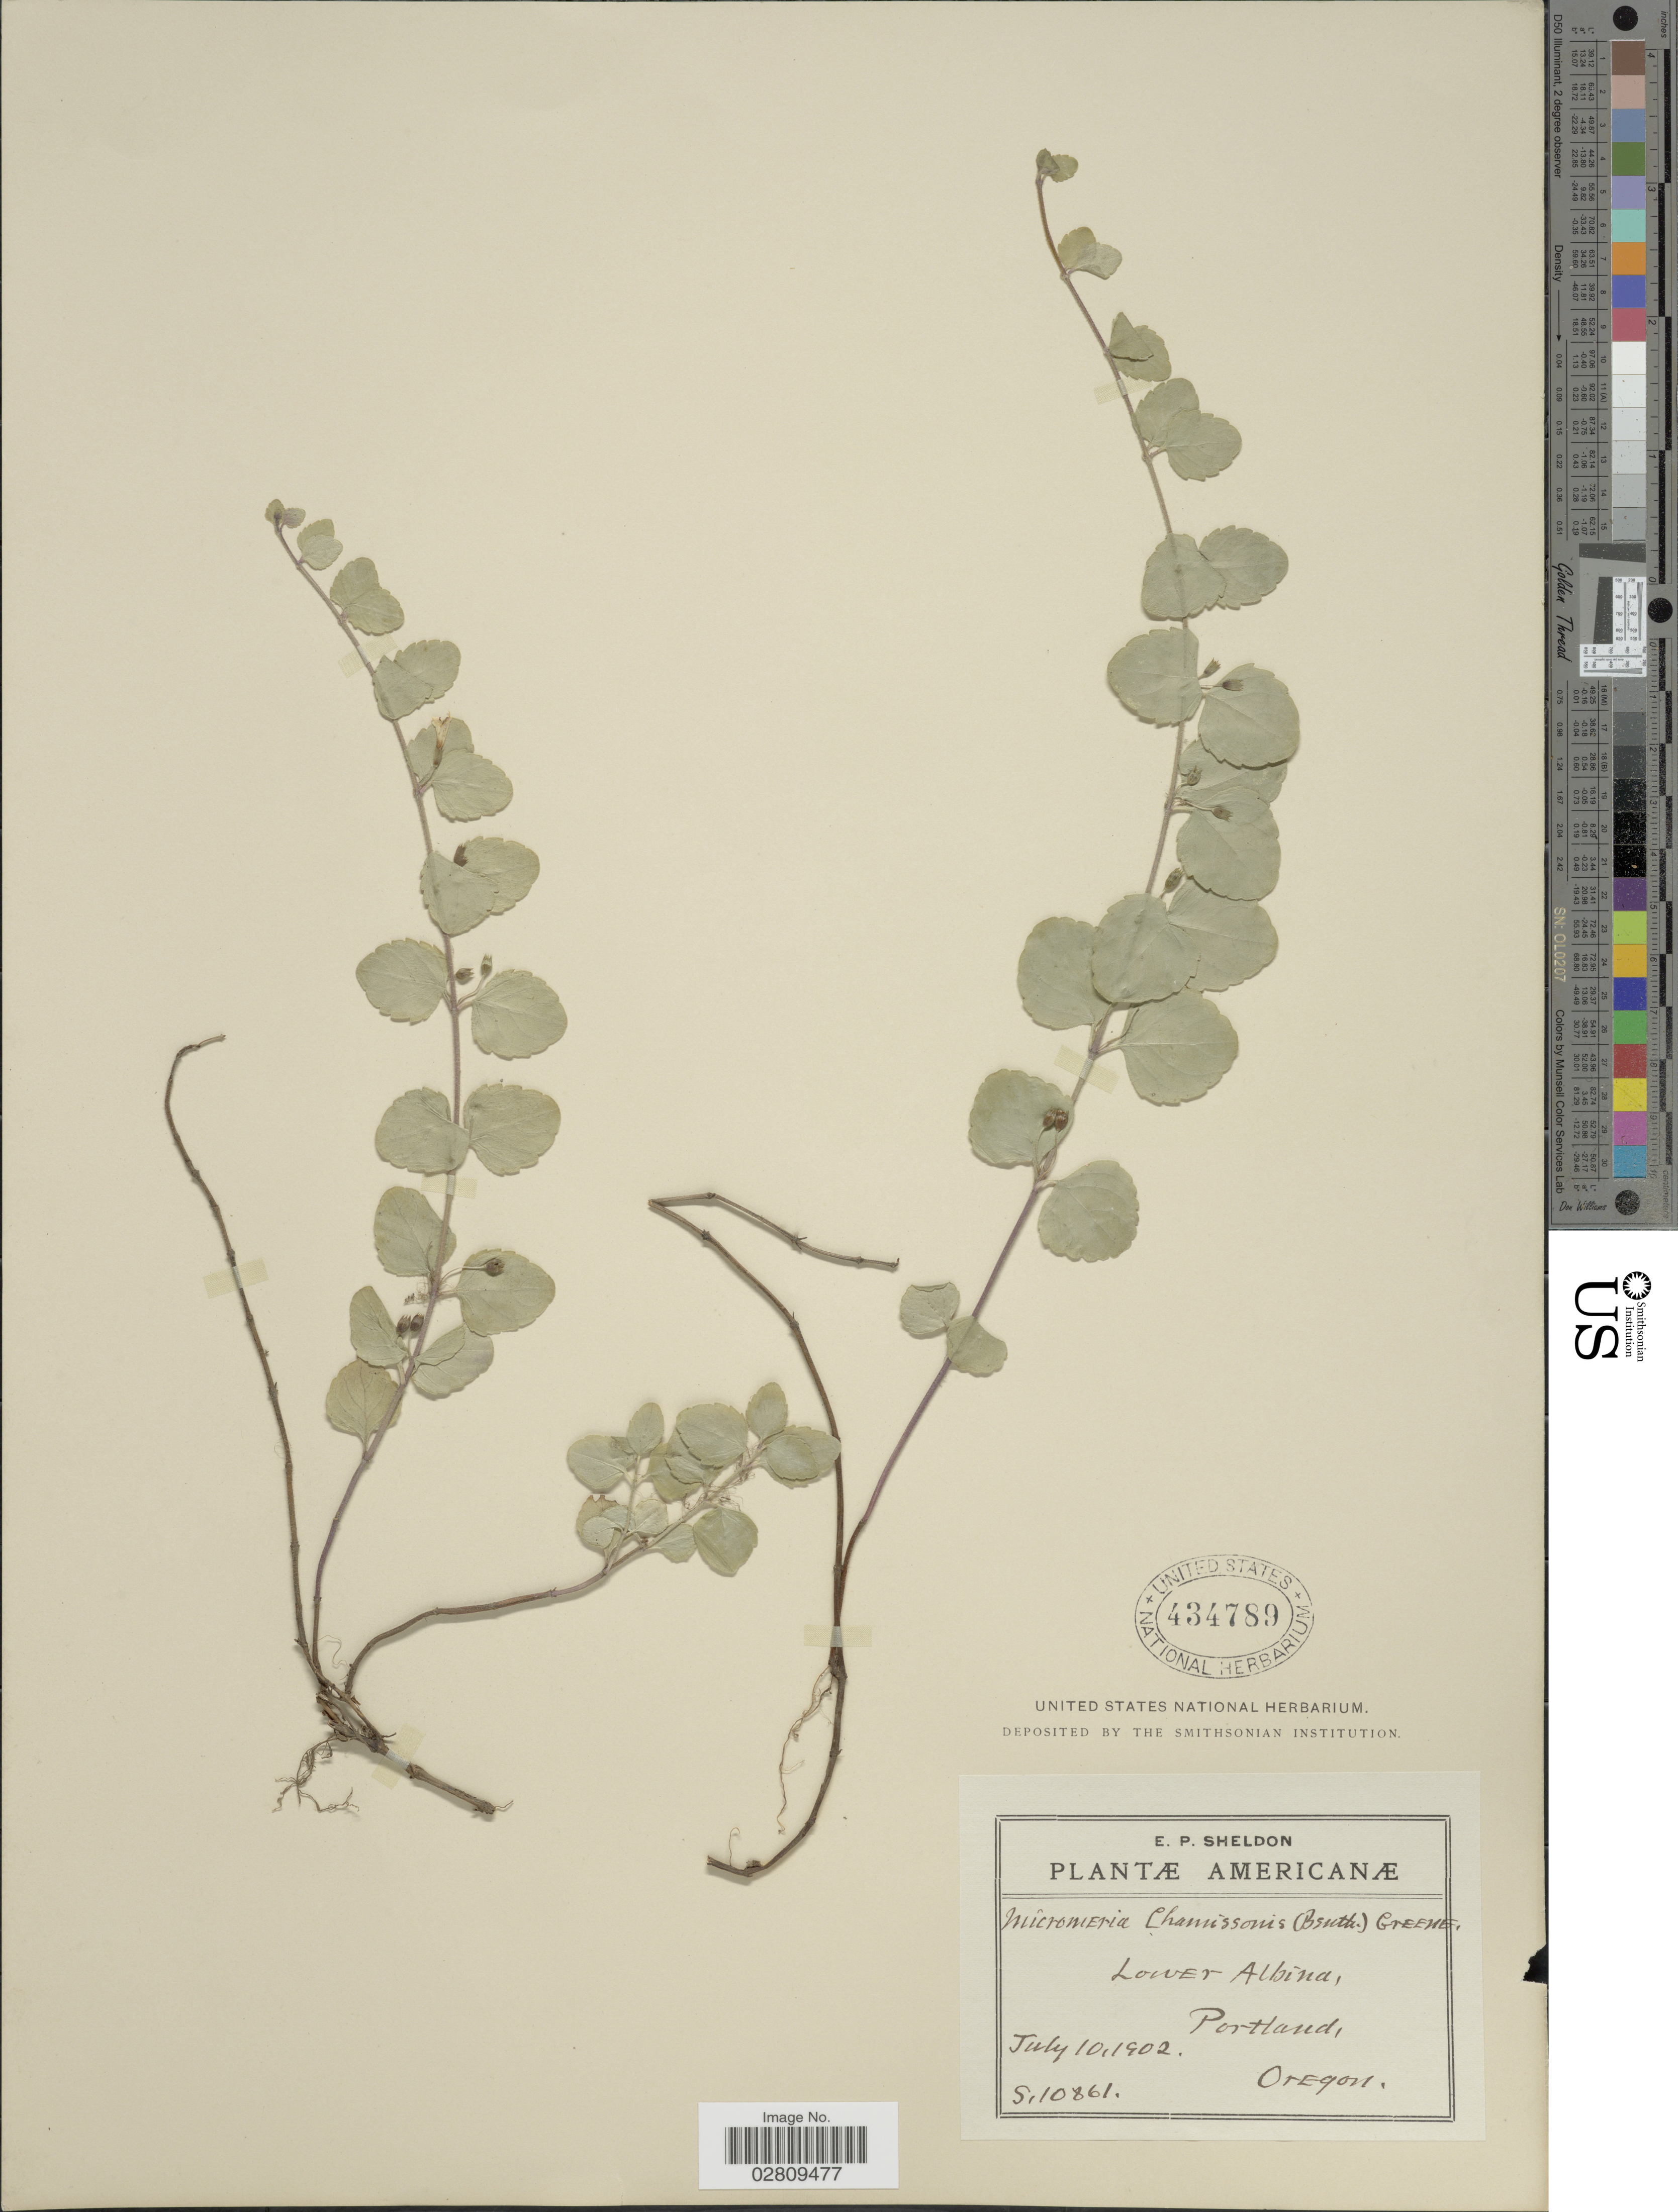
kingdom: Plantae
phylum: Tracheophyta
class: Magnoliopsida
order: Lamiales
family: Lamiaceae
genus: Micromeria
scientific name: Micromeria douglasii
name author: Benth.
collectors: E. P. Sheldon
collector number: S10861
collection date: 1902-07-10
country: United States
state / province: Oregon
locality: Lower Albina, Portland.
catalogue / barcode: US 434789